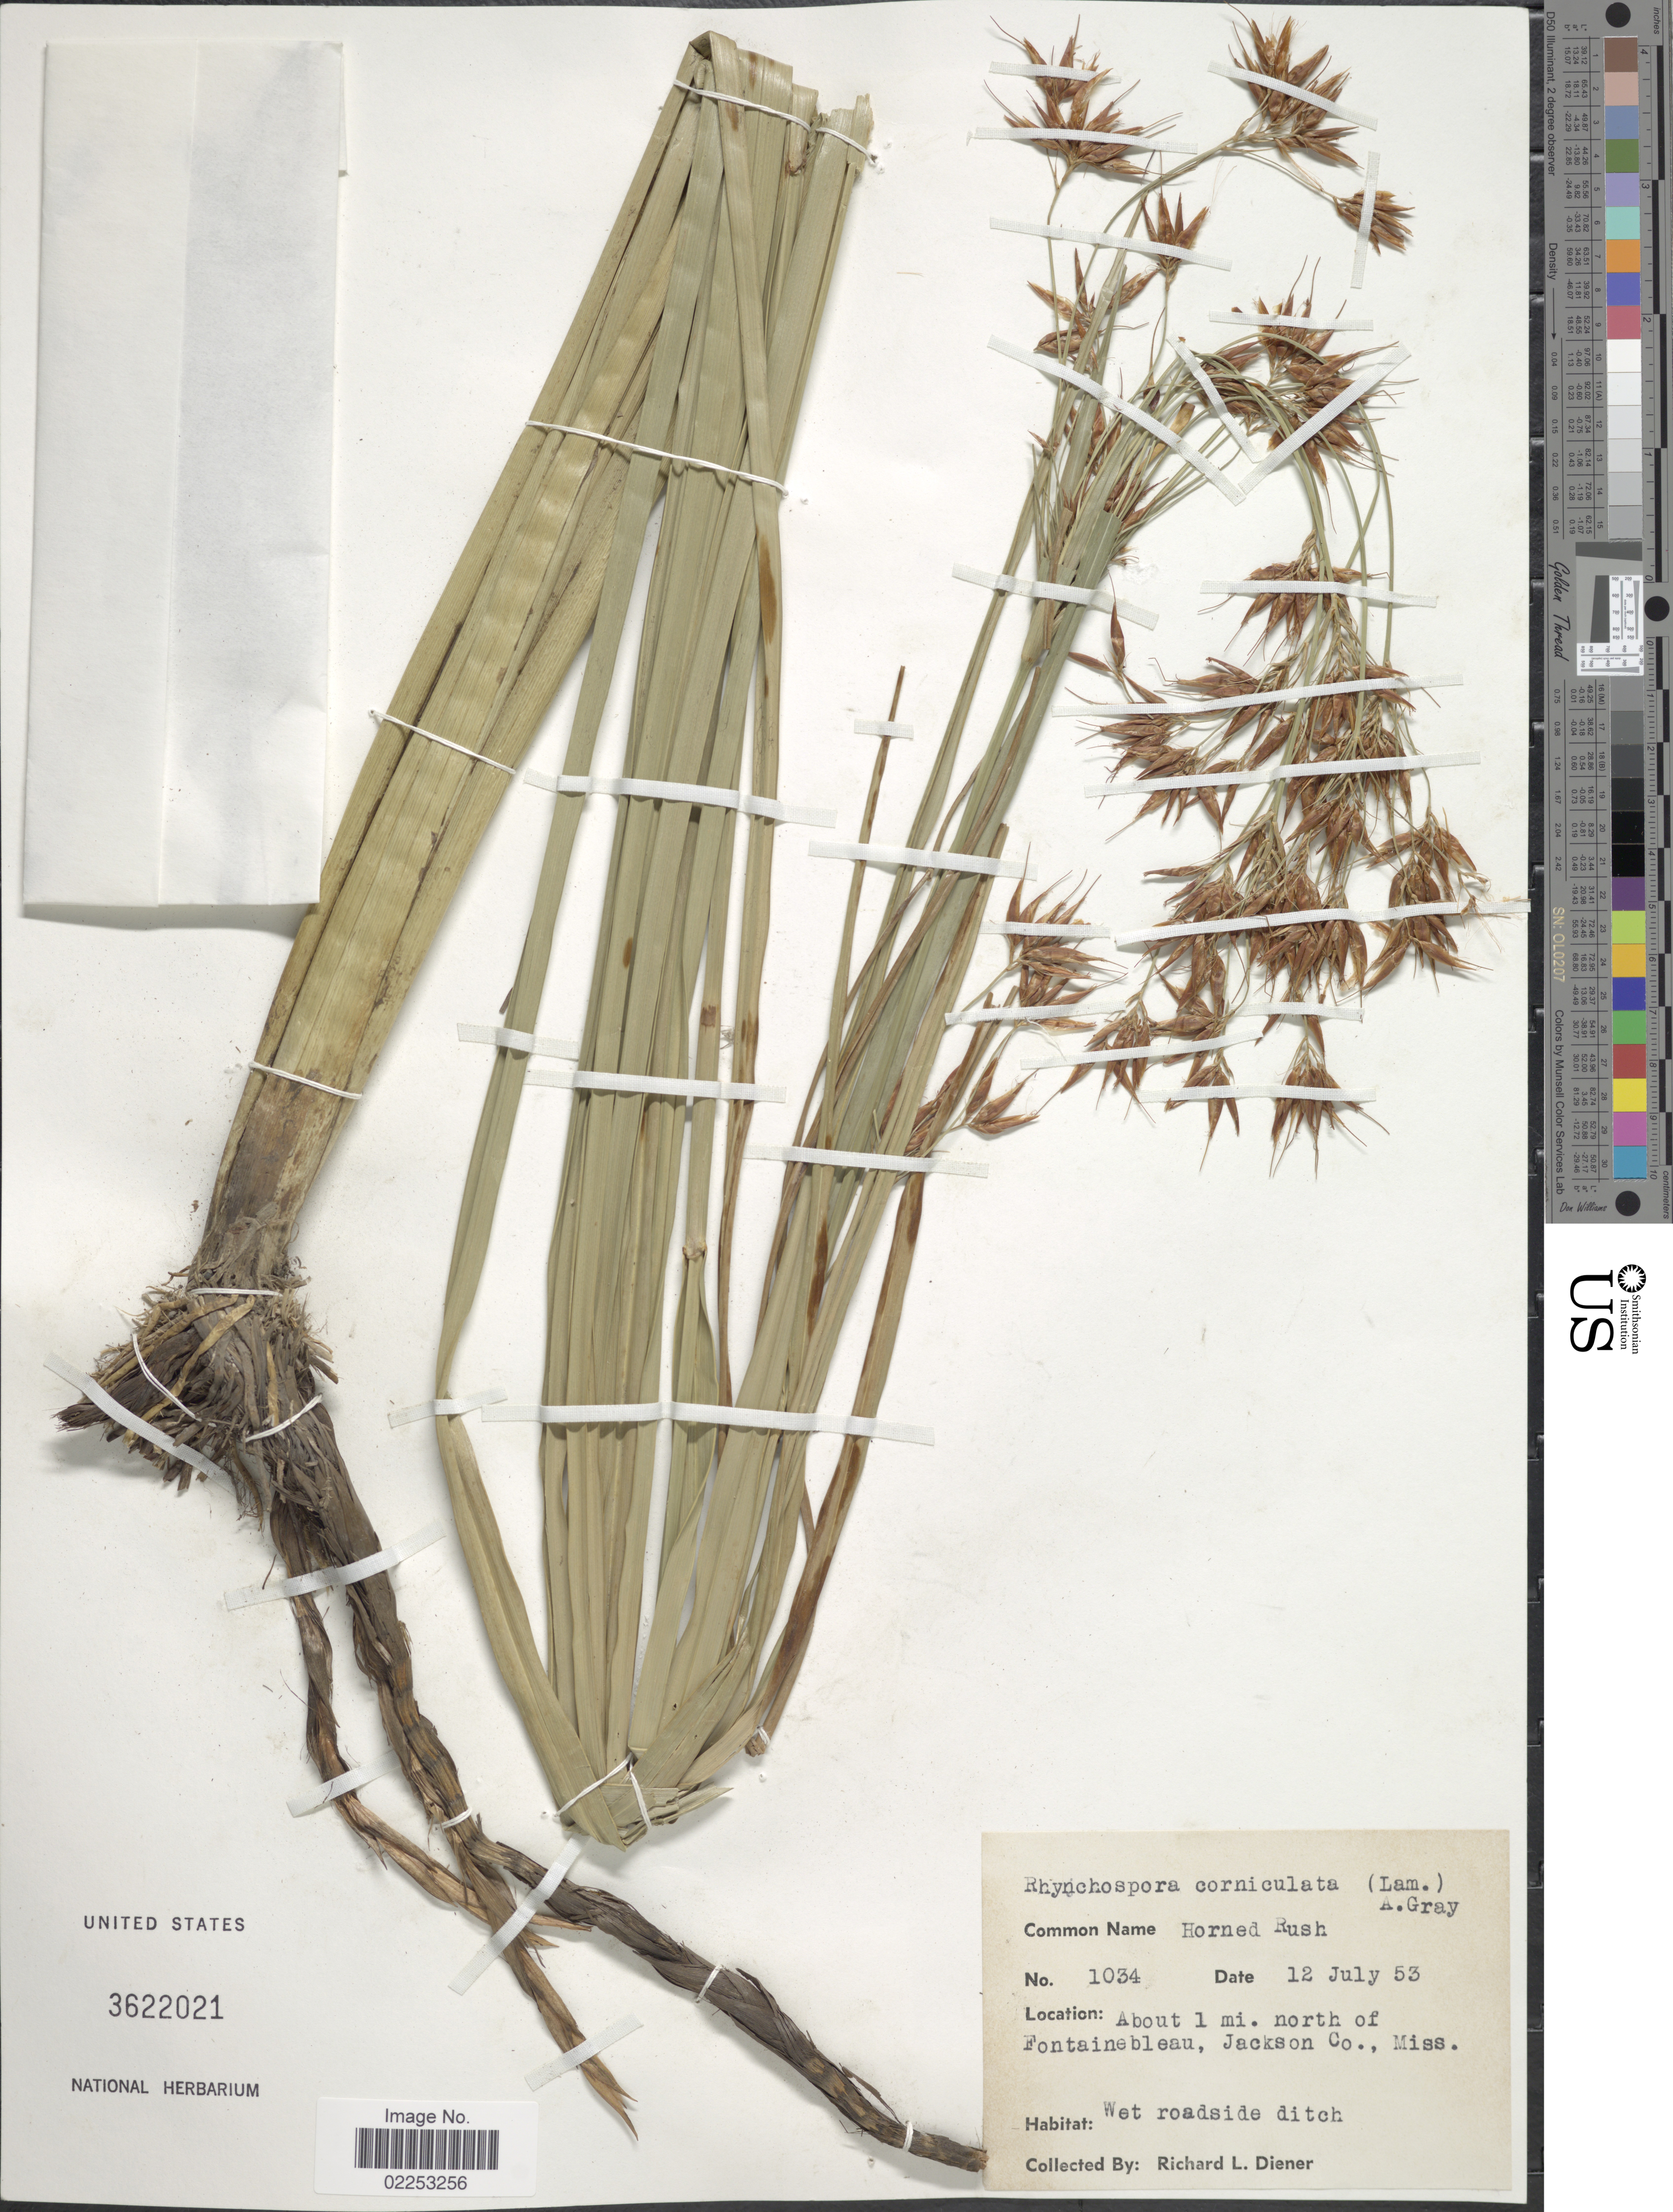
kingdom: Plantae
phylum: Tracheophyta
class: Liliopsida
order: Poales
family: Cyperaceae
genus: Rhynchospora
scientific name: Rhynchospora corniculata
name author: (Lam.) A. Gray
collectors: R. Diener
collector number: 1034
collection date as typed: Transcribed d/m/y: 12/7/53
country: United States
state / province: Mississippi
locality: About 1 mi. north of Fontainebleu, Jackson Co.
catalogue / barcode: US 3622021